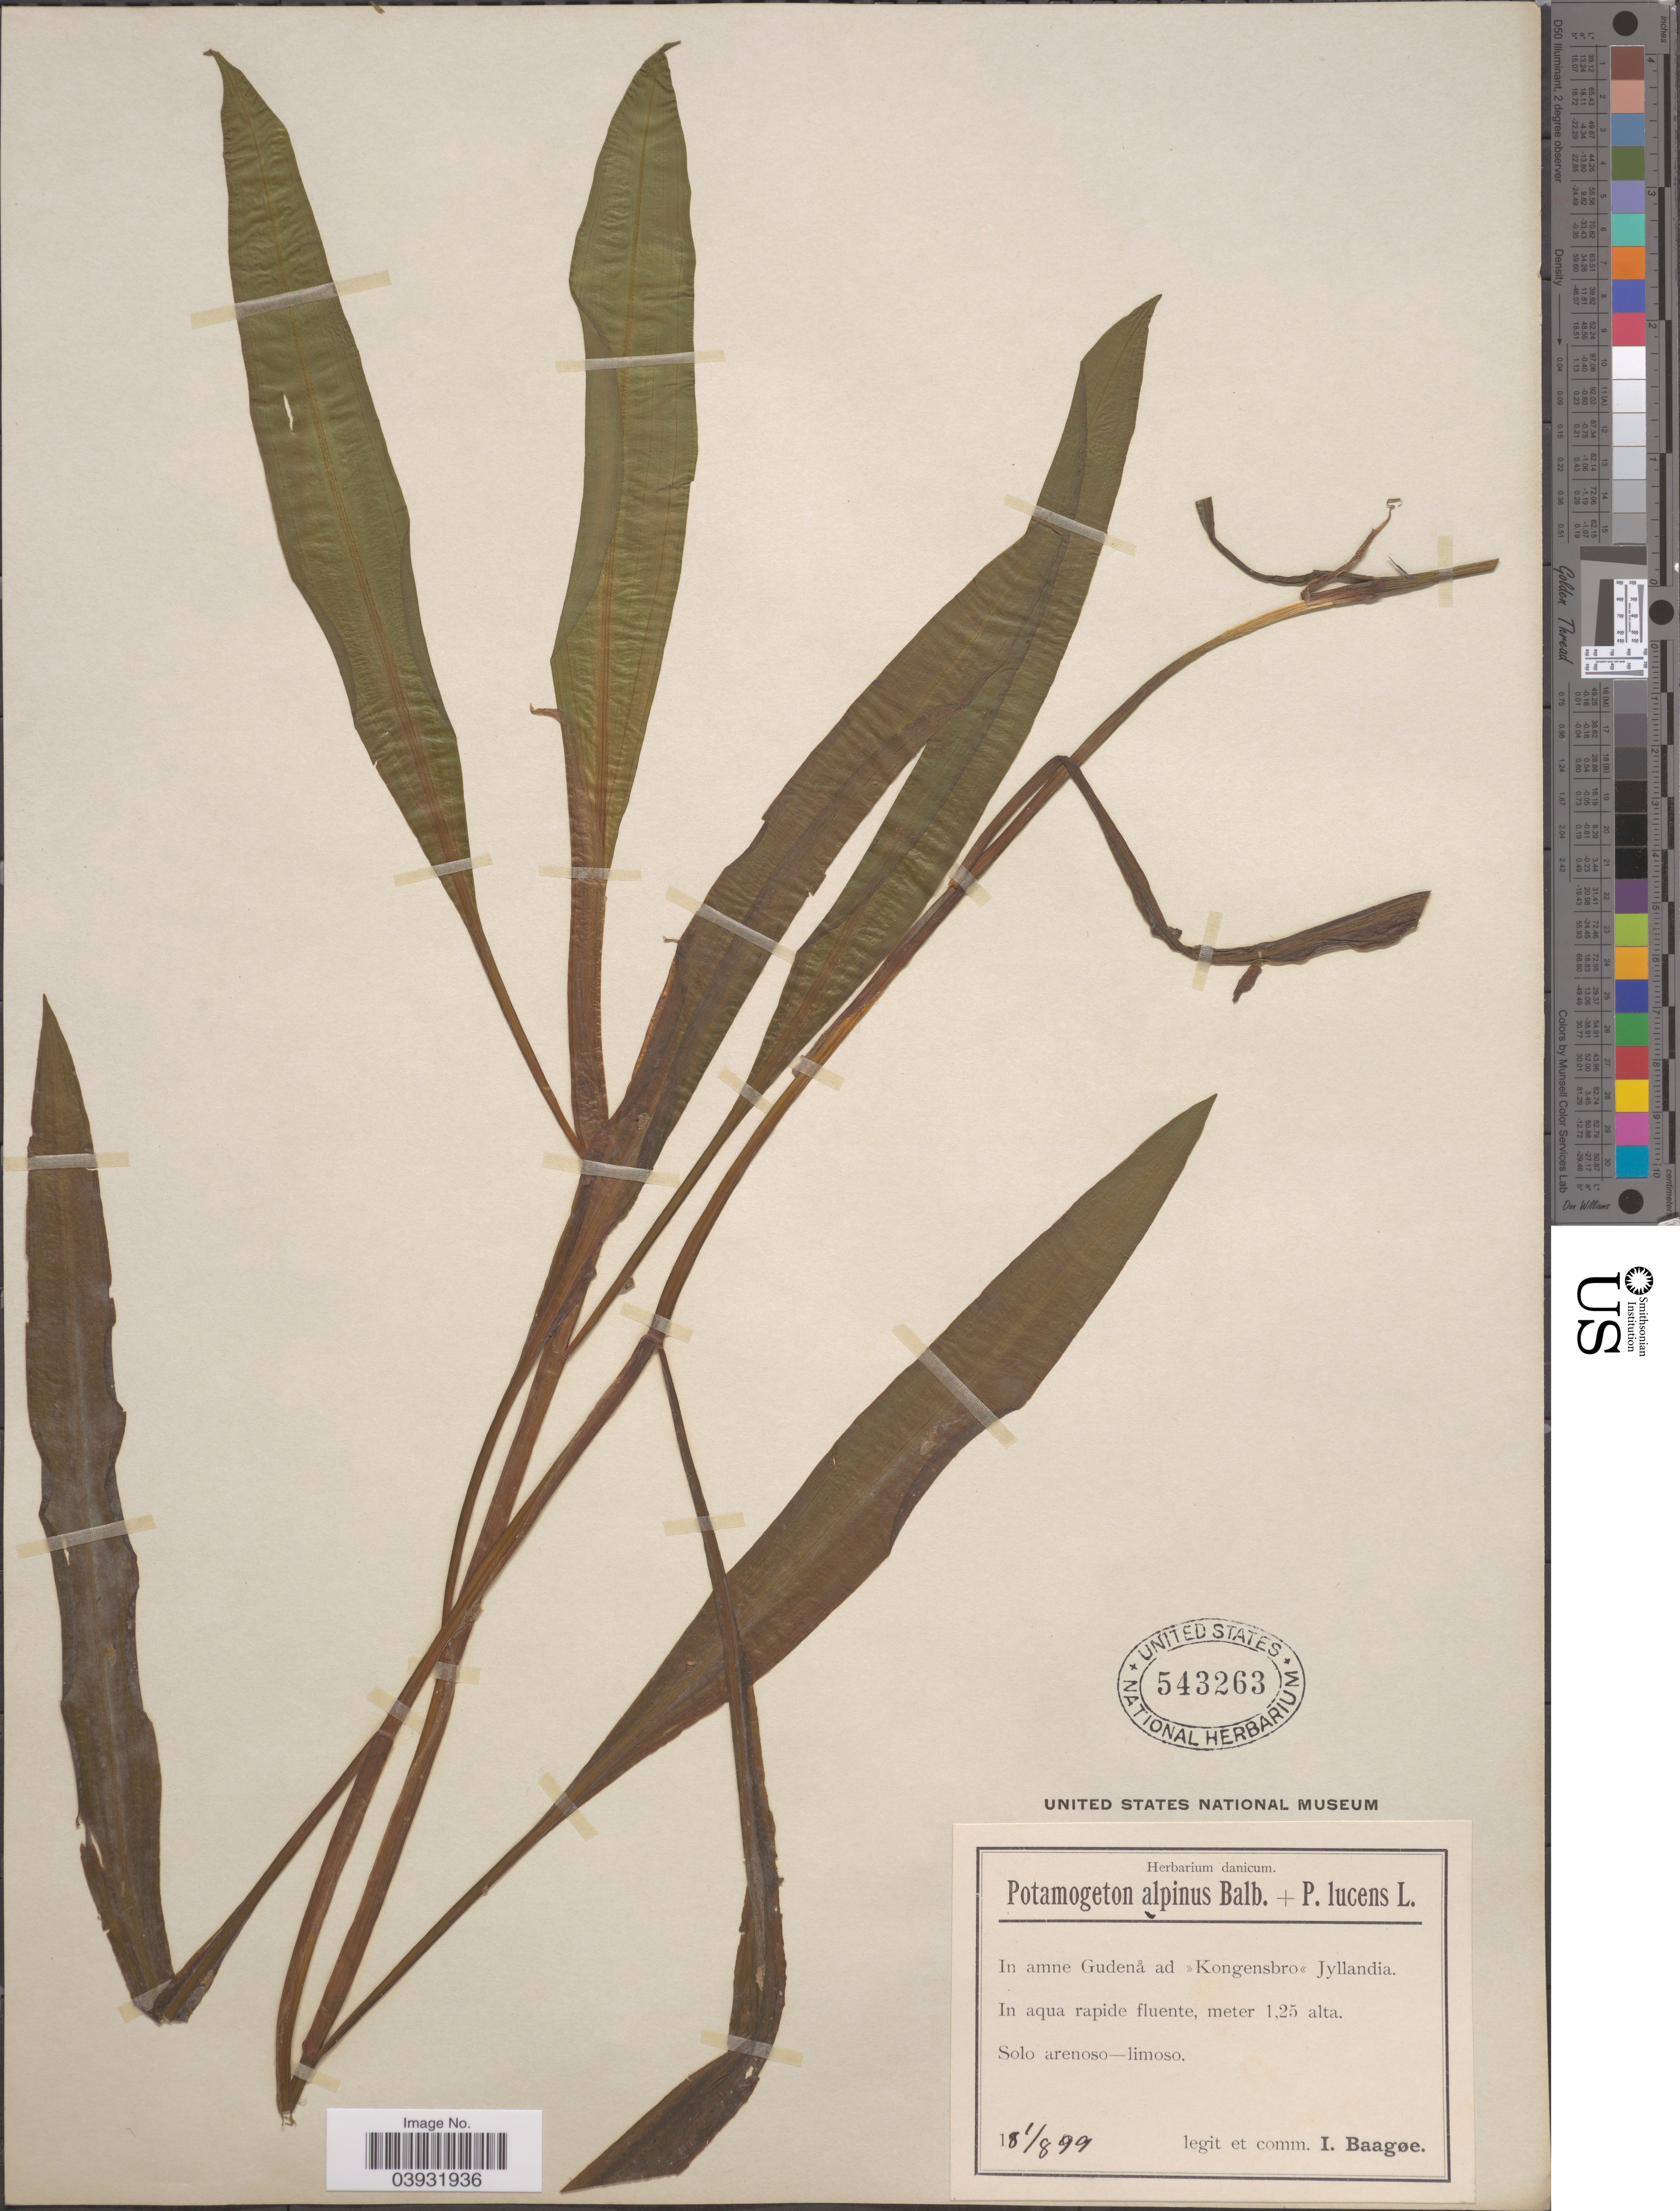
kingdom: Plantae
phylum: Tracheophyta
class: Liliopsida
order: Alismatales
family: Potamogetonaceae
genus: Potamogeton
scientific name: Potamogeton alpinus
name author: Balb.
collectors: I. Baagøe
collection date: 1899-08-01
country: Denmark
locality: In amne Gudenå ad > Kongensbro< Jyllandia.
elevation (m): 1.25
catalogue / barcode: US 543263